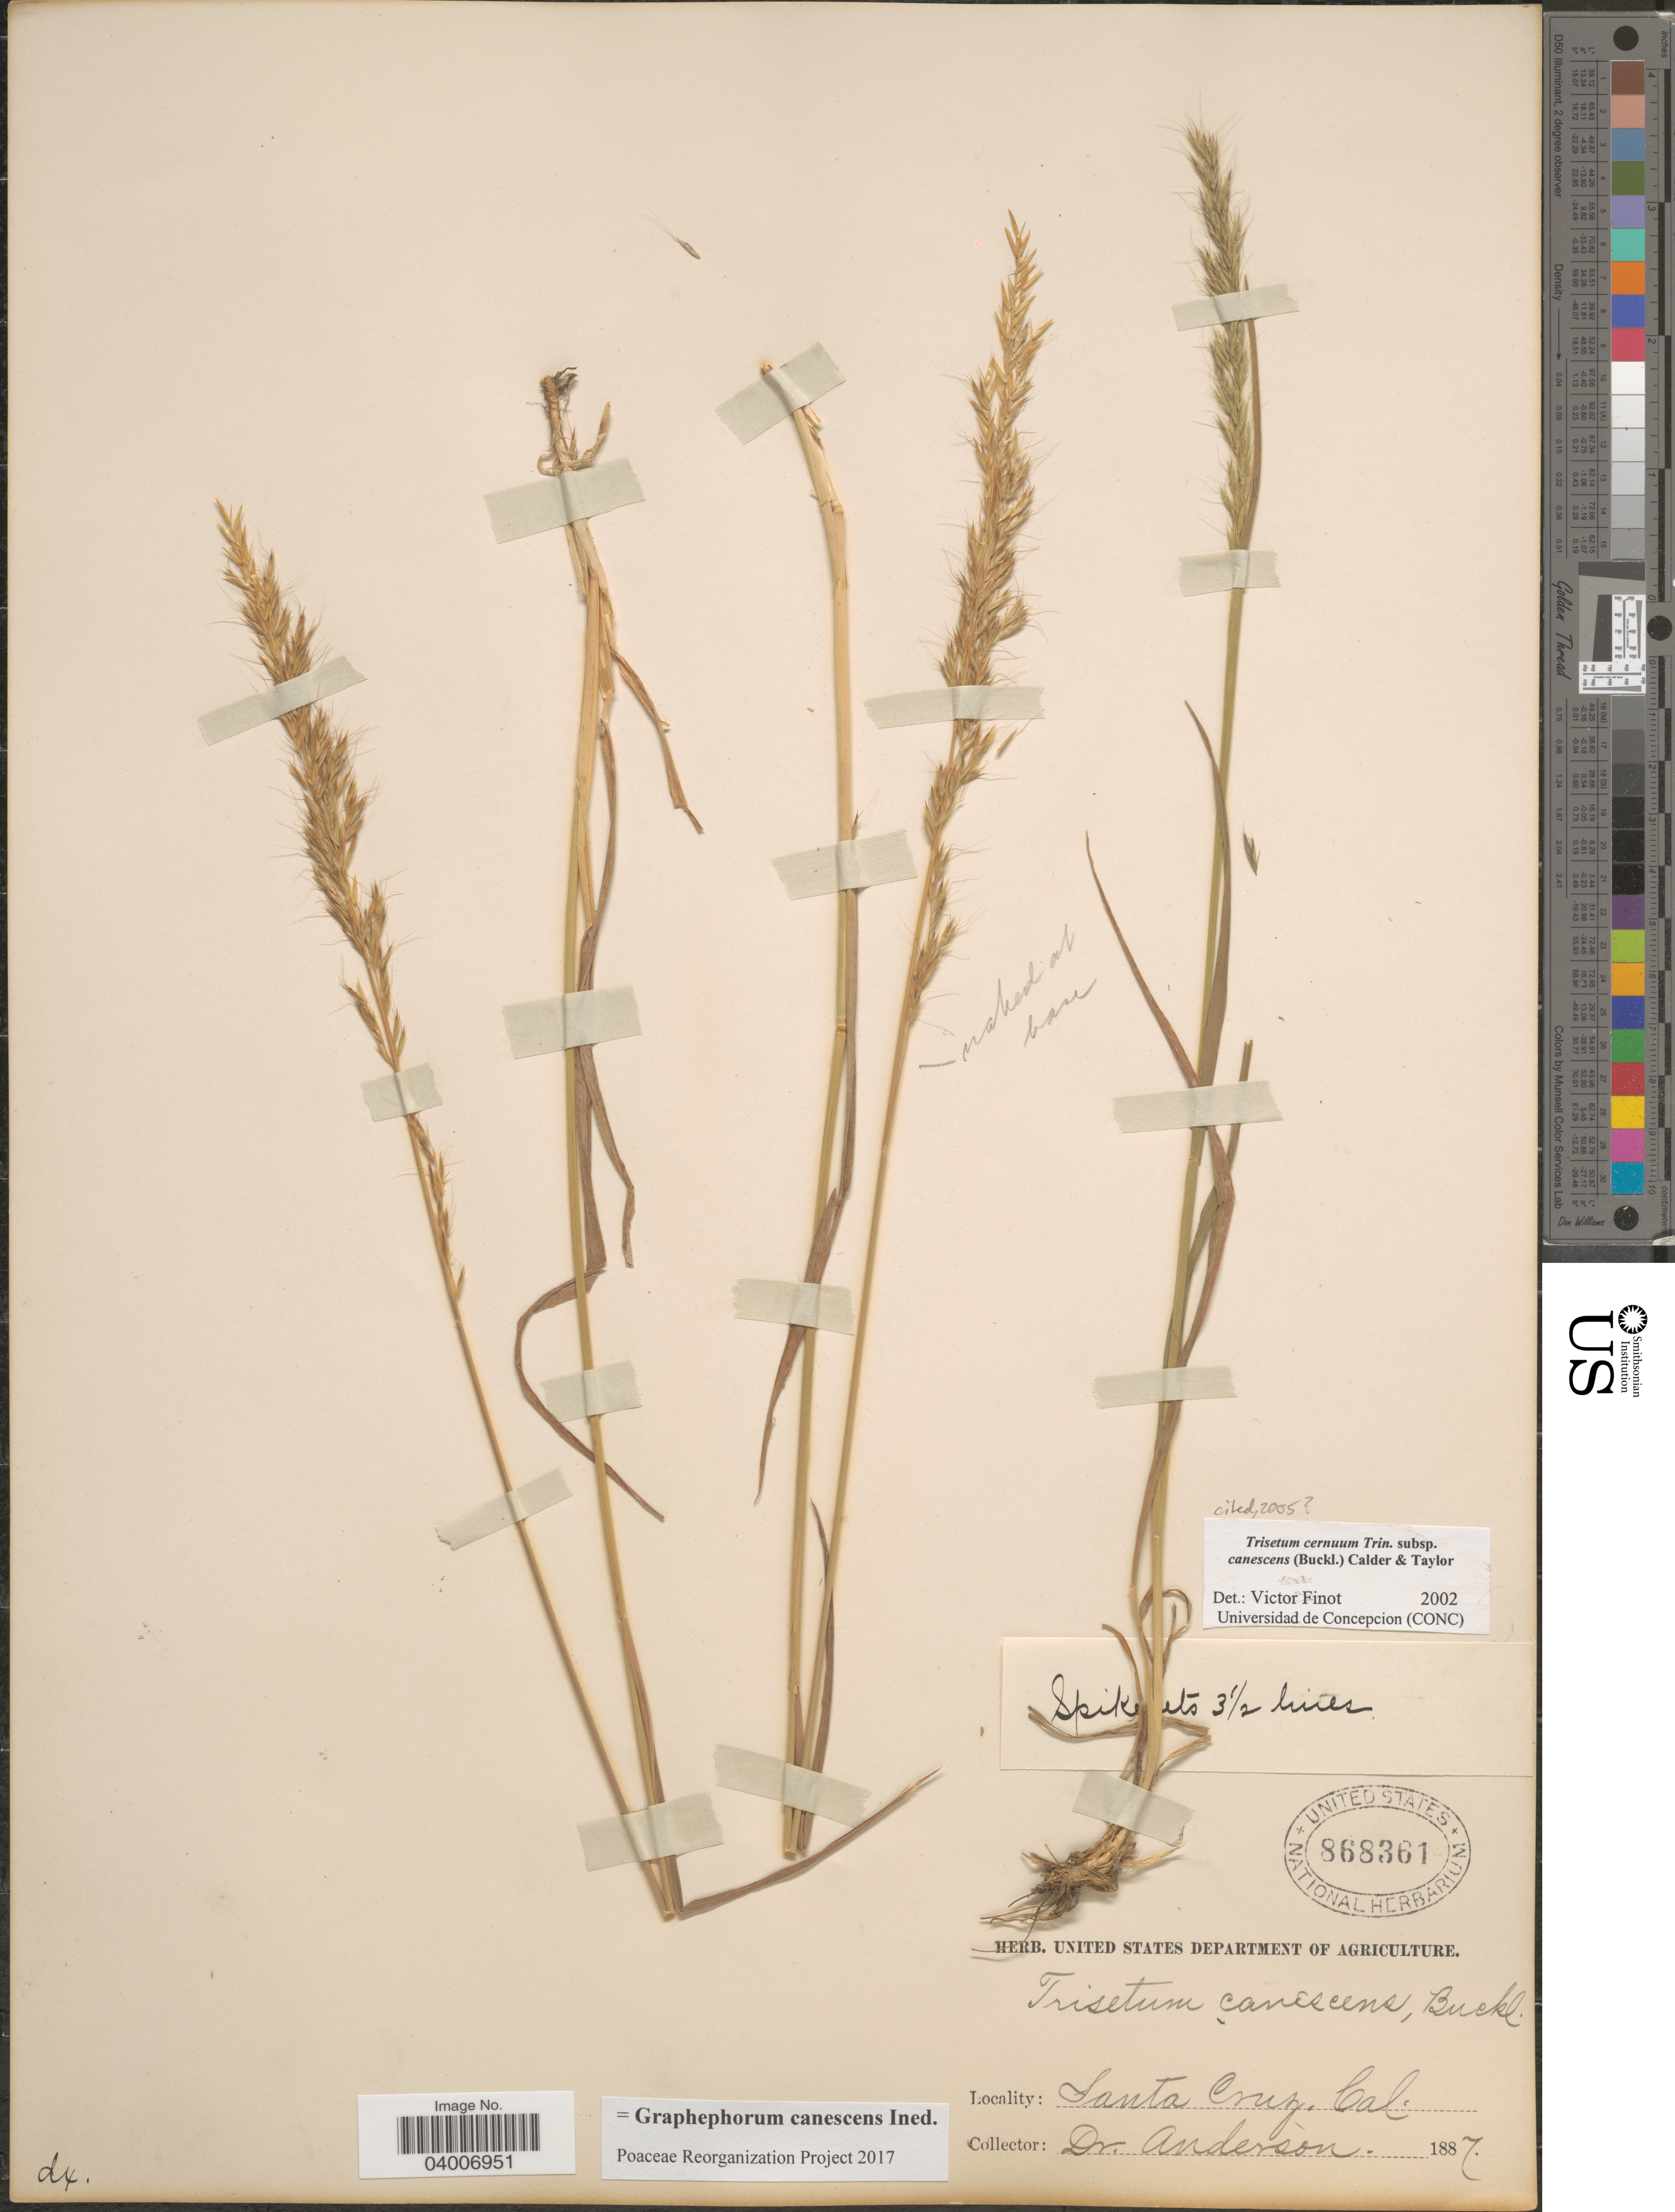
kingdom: Plantae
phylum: Tracheophyta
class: Liliopsida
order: Poales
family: Poaceae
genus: Graphephorum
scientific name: Graphephorum canescens ined.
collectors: -. Anderson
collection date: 1887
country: United States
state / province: California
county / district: Santa Cruz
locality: Santa Cruz.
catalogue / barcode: US 868361